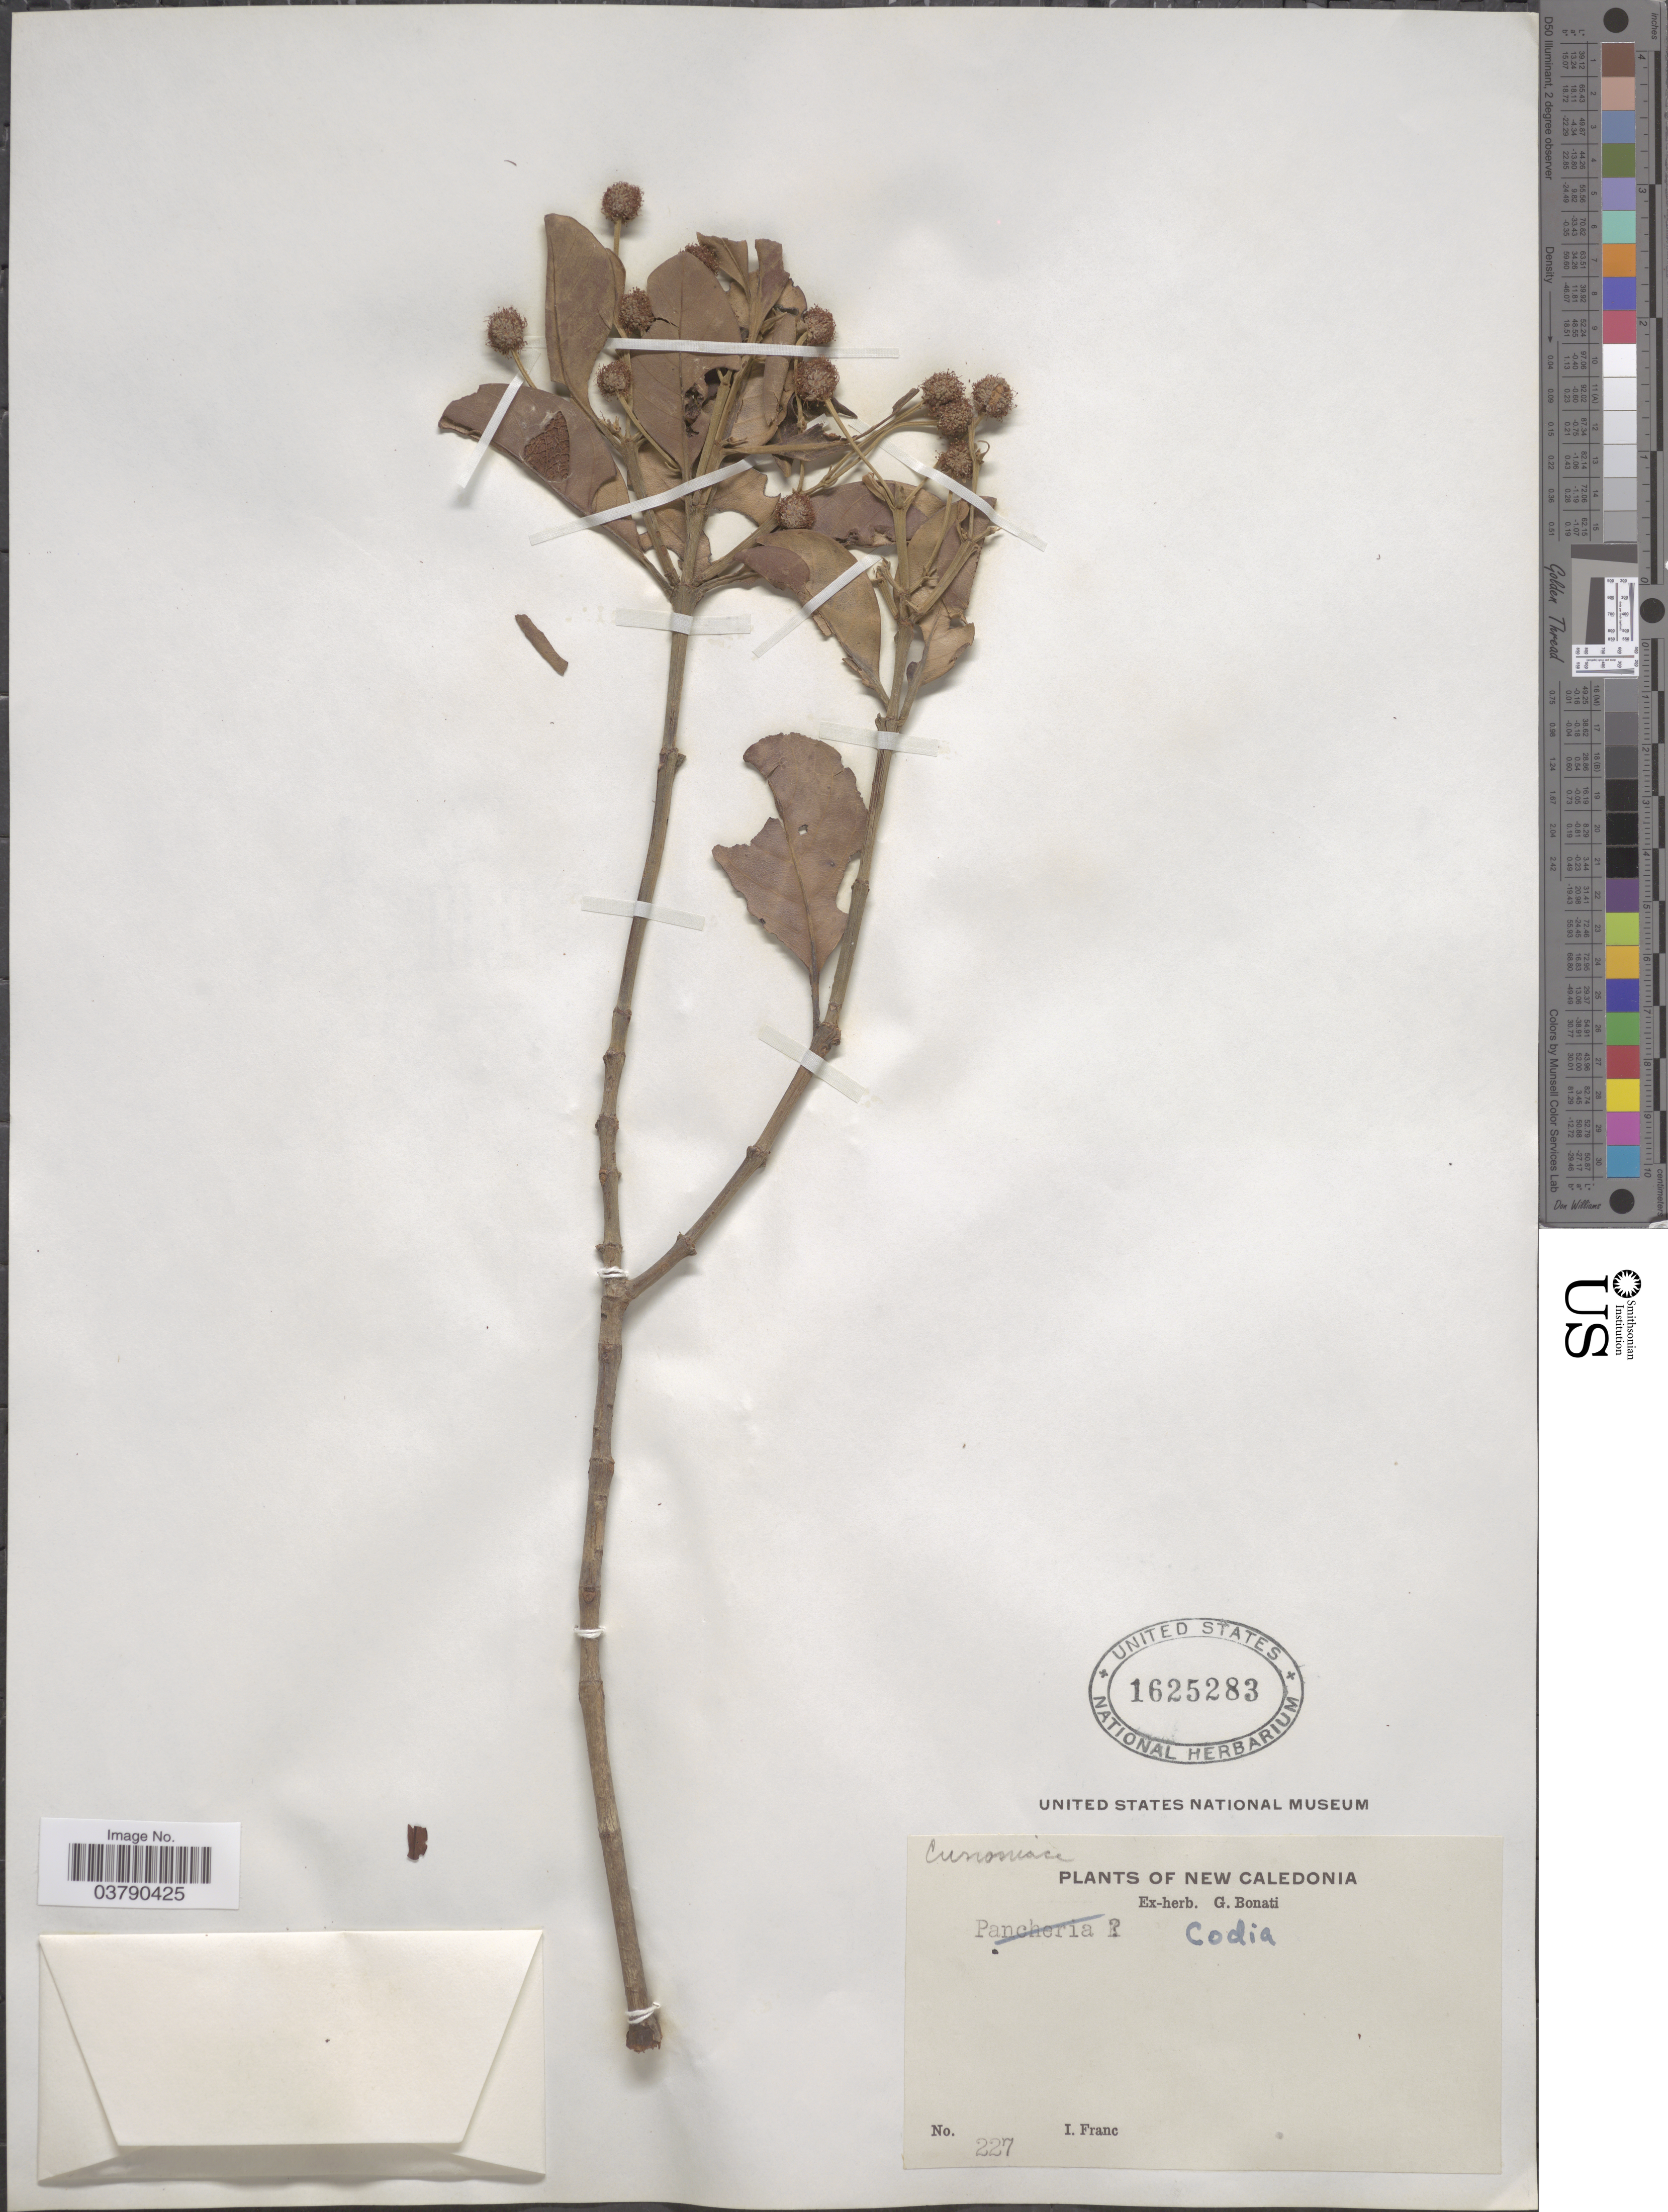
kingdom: Plantae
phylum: Tracheophyta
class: Magnoliopsida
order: Oxalidales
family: Cunoniaceae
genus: Codia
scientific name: Codia sp.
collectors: I. Franc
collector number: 227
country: New Caledonia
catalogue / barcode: US 1625283